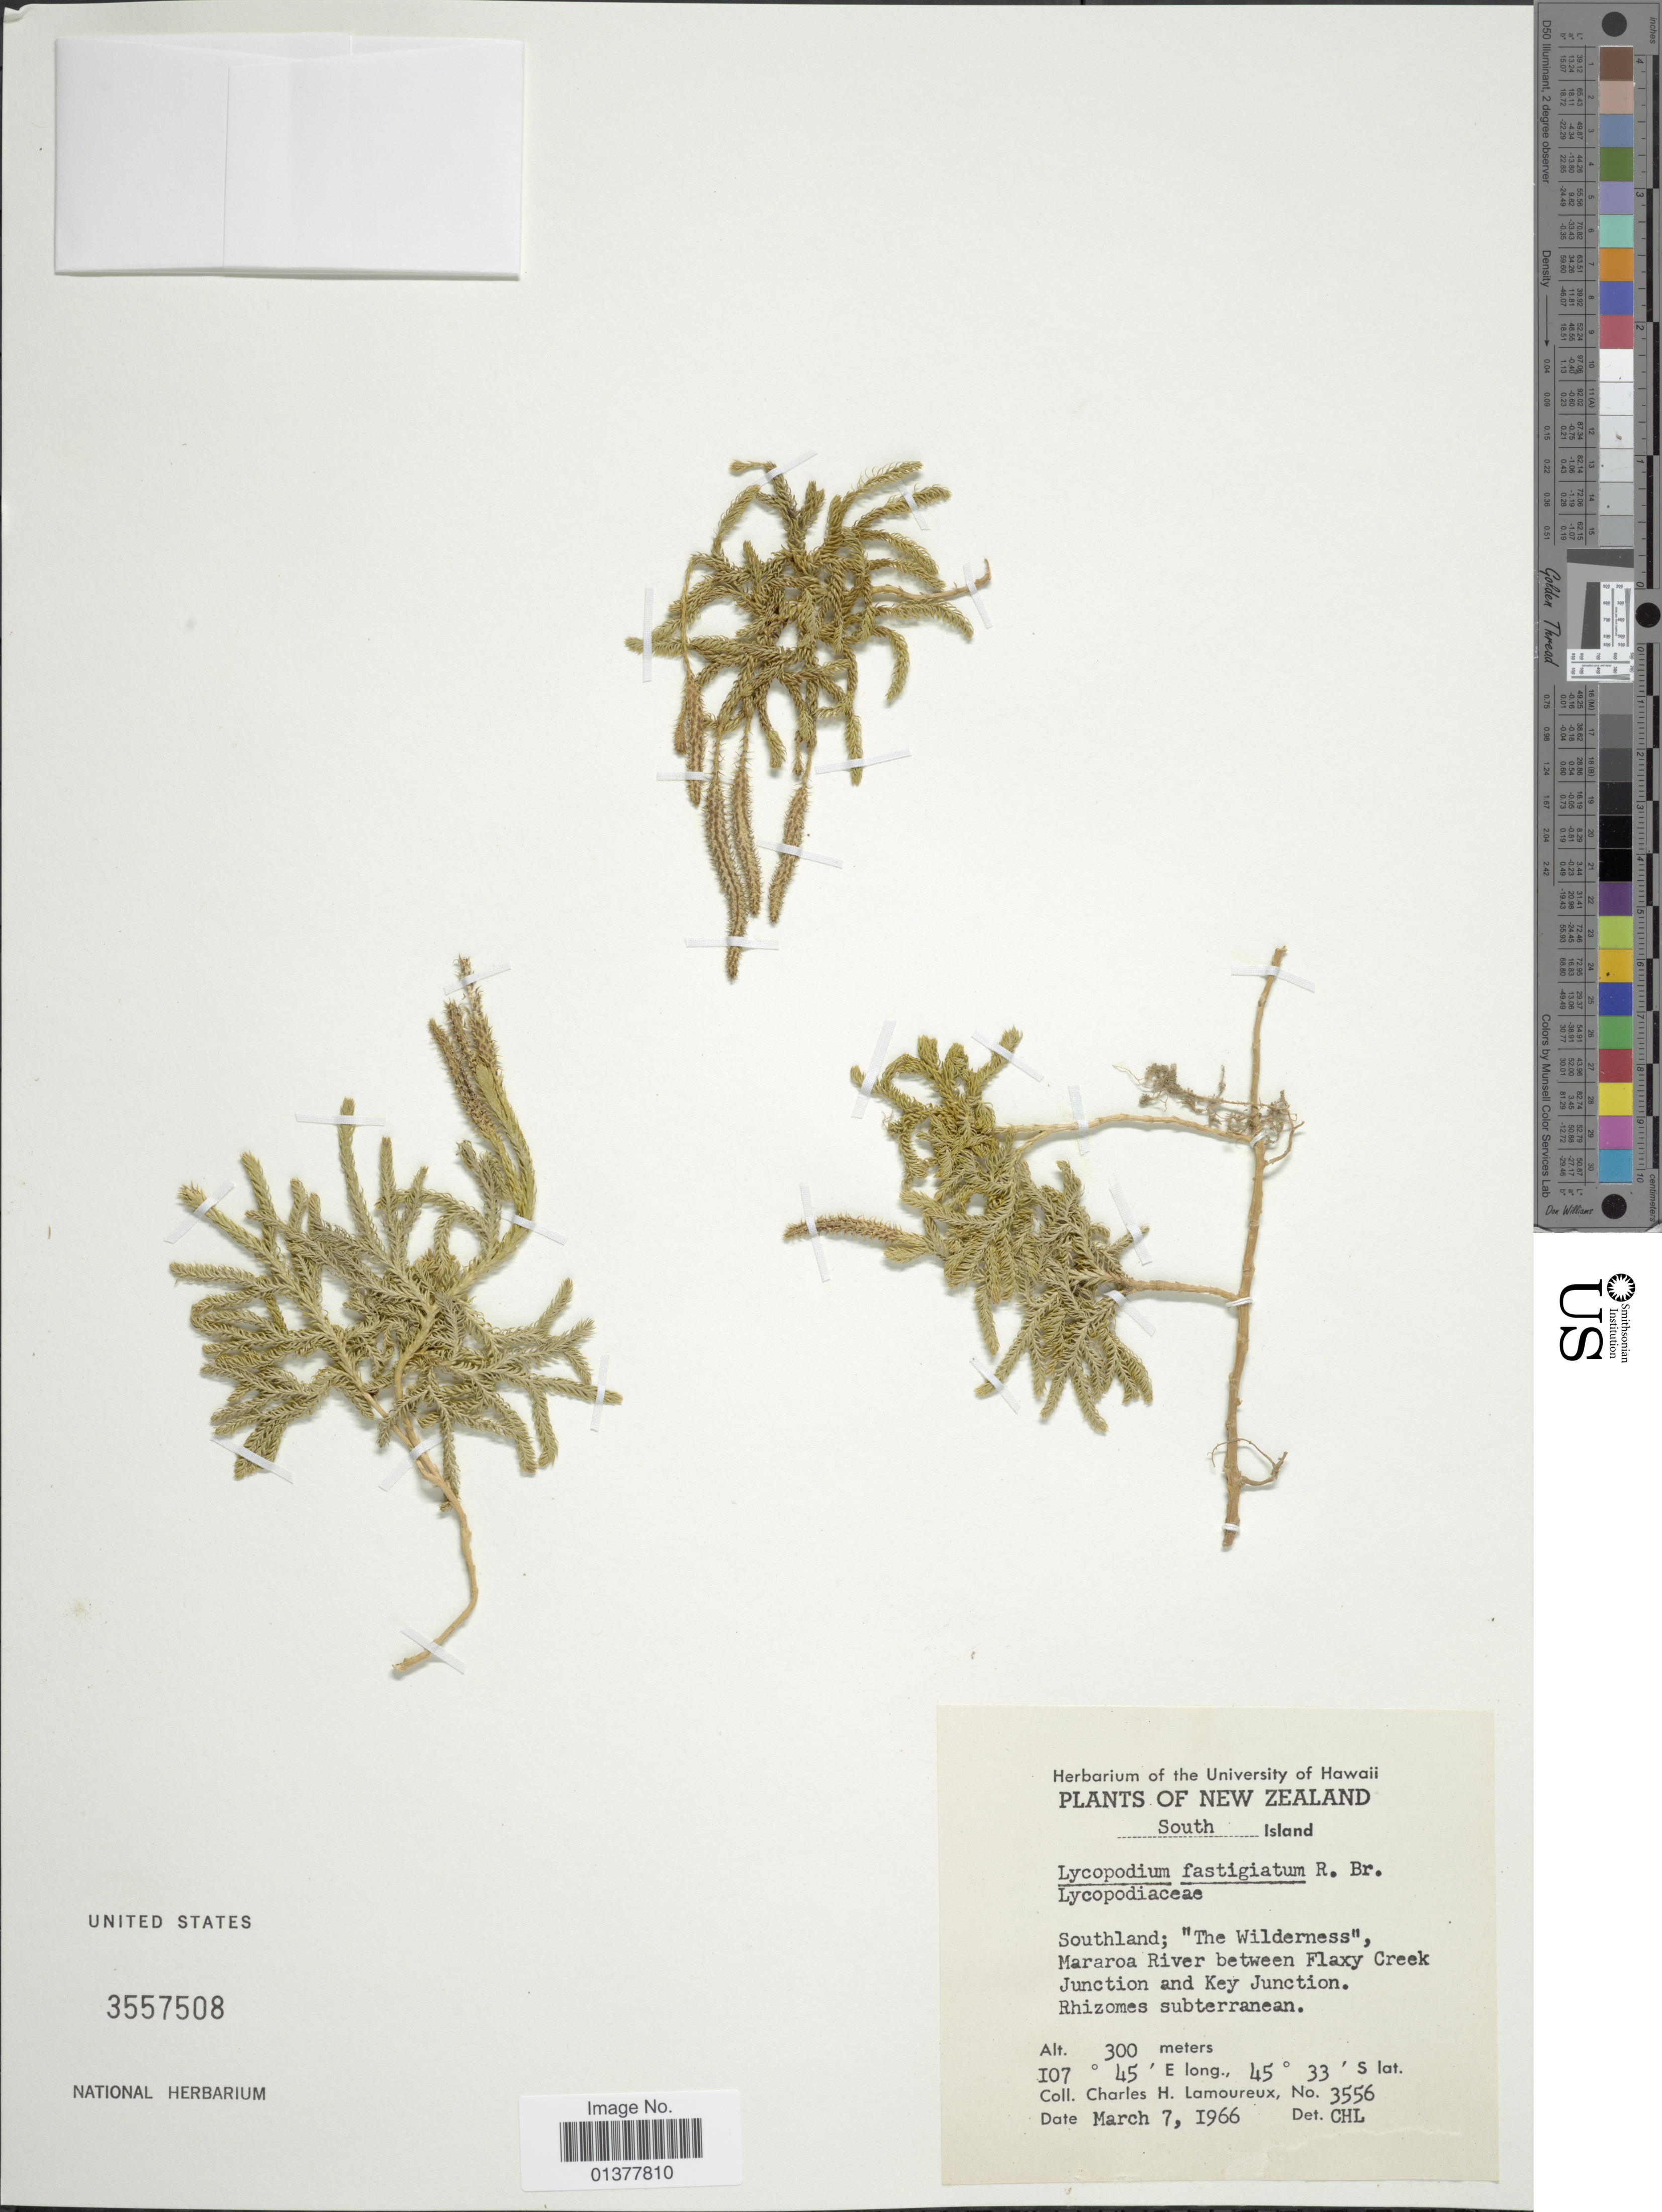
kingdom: Plantae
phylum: Tracheophyta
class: Lycopodiopsida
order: Lycopodiales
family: Lycopodiaceae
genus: Austrolycopodium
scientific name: Austrolycopodium fastigiatum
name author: (R. Br.) Holub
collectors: C. H. Lamoureux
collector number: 3556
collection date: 1966-03-07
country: New Zealand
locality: South Island, Southland; "The Wilderness", Mararoa River between Flaxy Creek Junction and Key Junction. Southland.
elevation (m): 300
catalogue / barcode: US 3557508